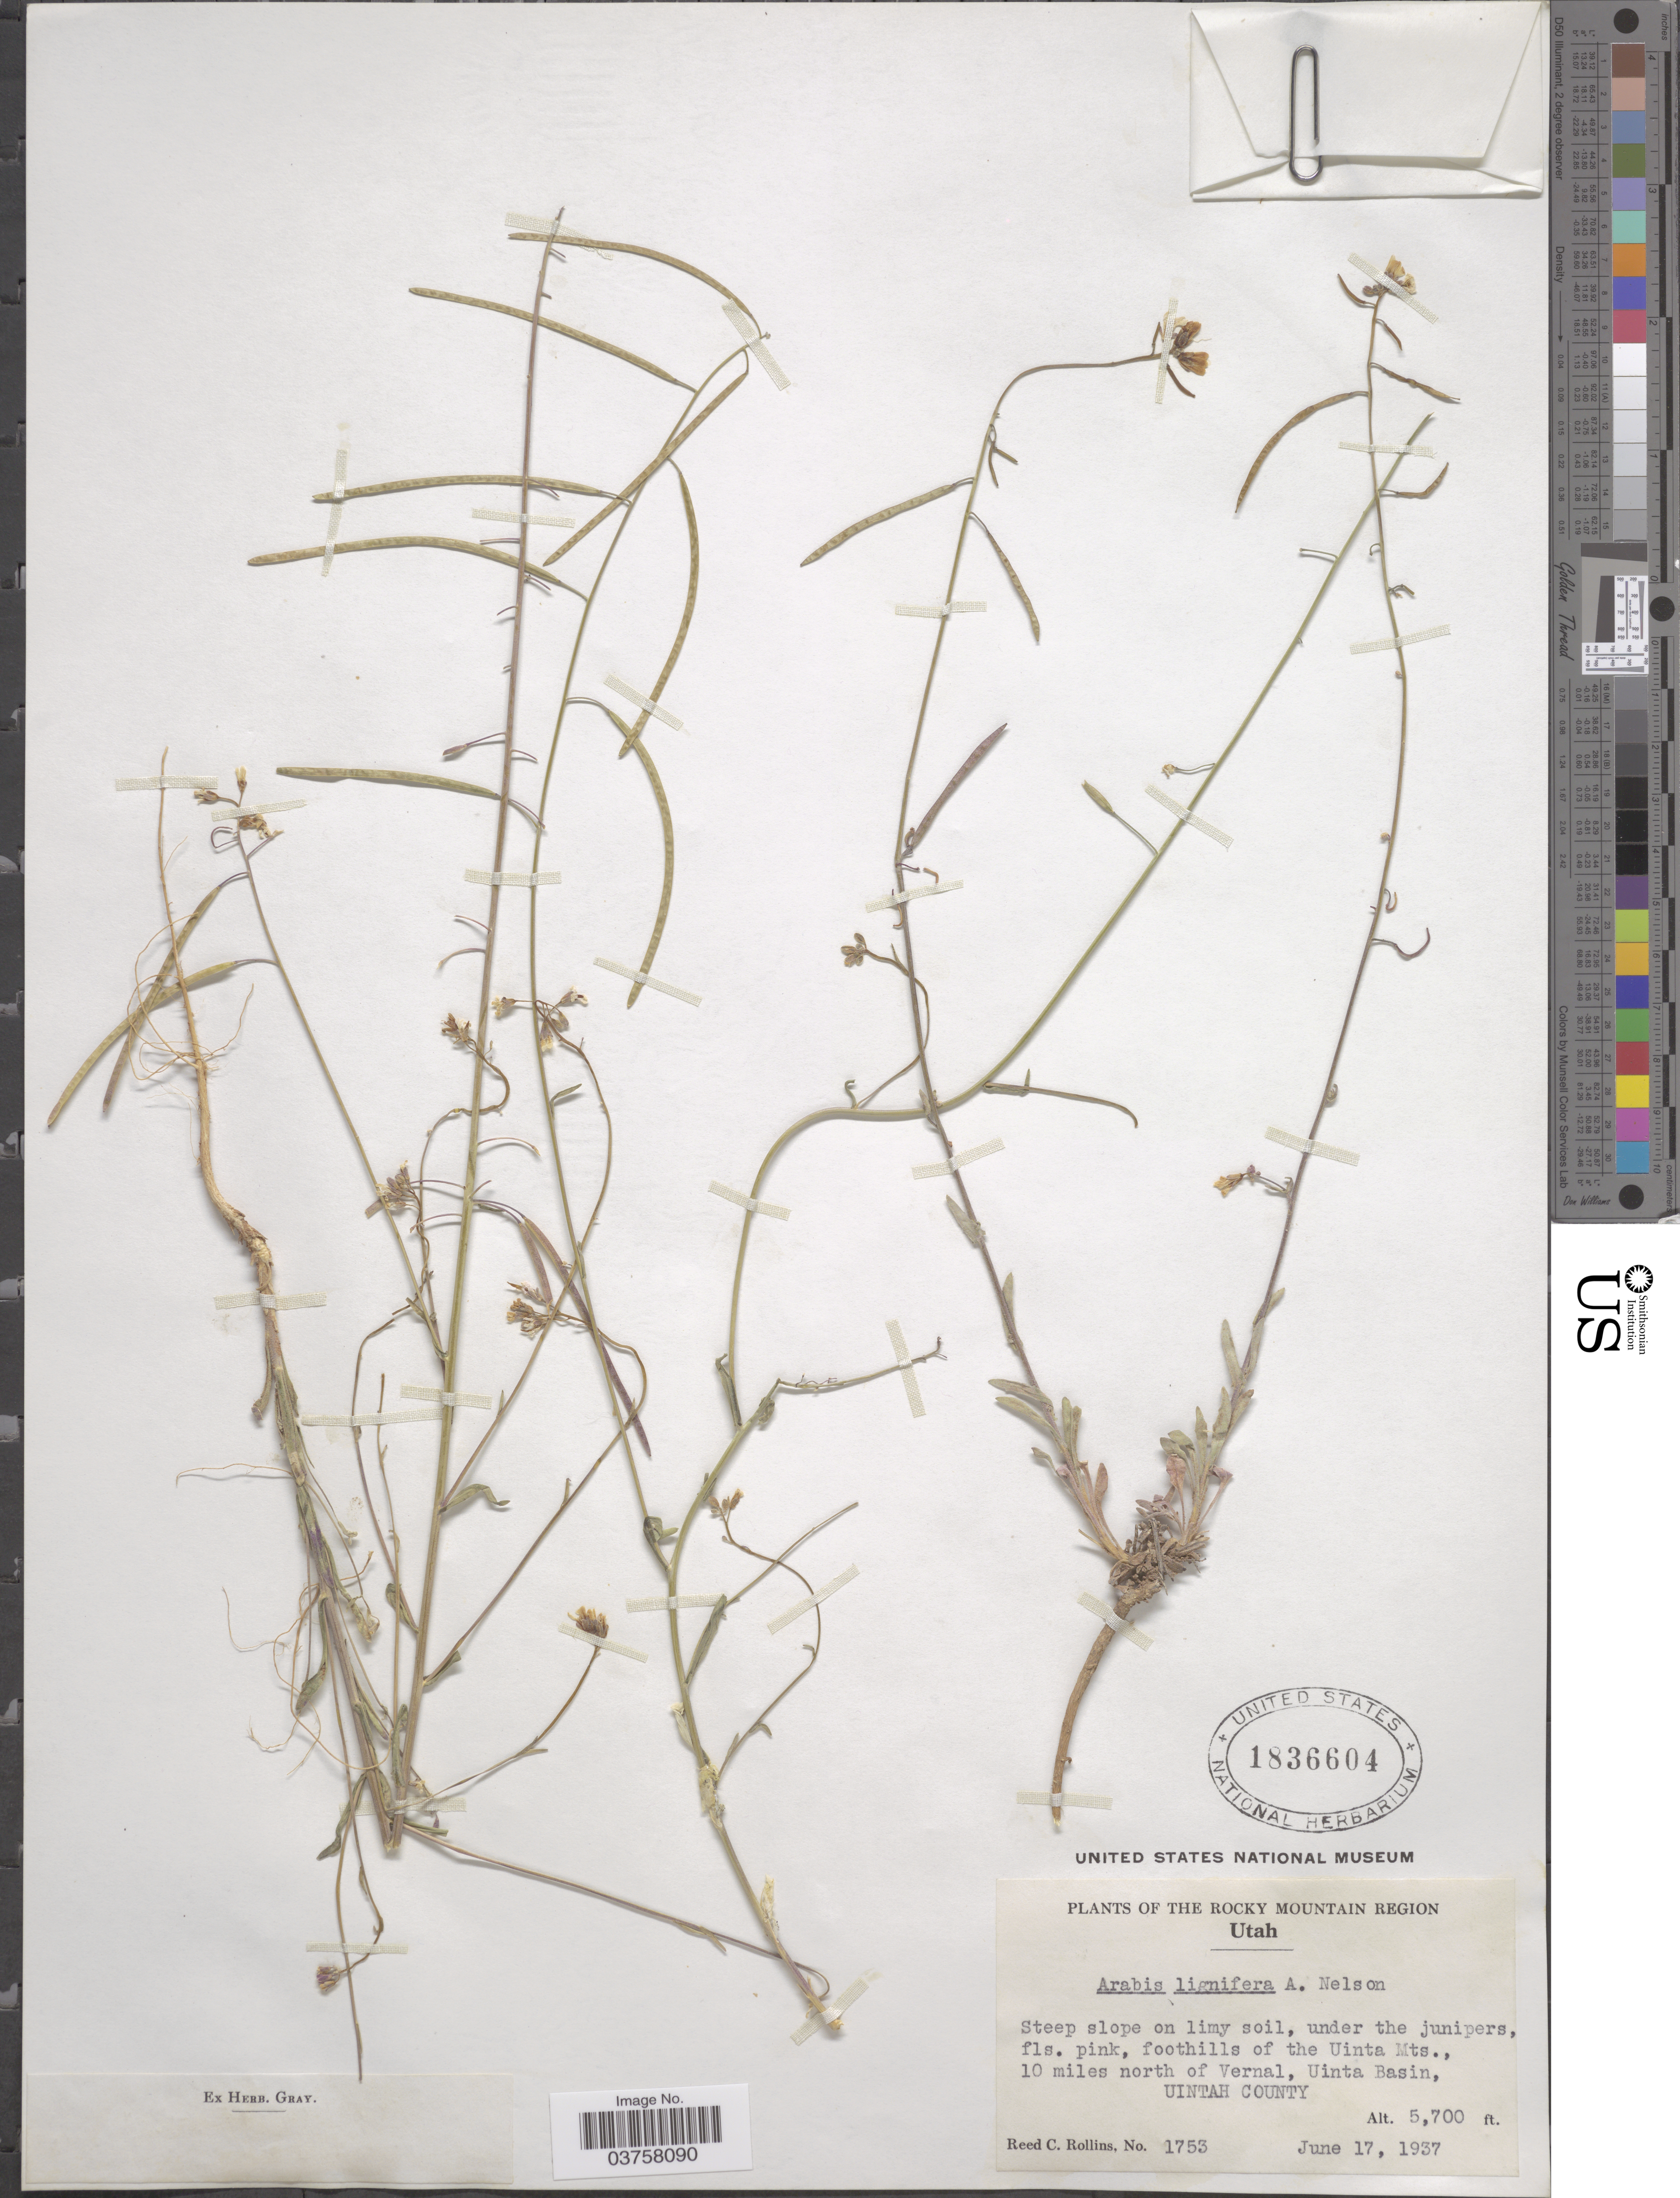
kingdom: Plantae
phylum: Tracheophyta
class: Magnoliopsida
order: Brassicales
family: Brassicaceae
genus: Arabis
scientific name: Arabis lignifera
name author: A. Nelson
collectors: R. C. Rollins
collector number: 1753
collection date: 1937-06-17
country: United States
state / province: Utah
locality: The Rocky Mountain Region. Foothills of the Uinta Mts., 10 miles north of Vernal, Uinta Basin. Uintah County.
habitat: steep slope on limy soil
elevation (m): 1737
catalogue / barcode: US 1836604